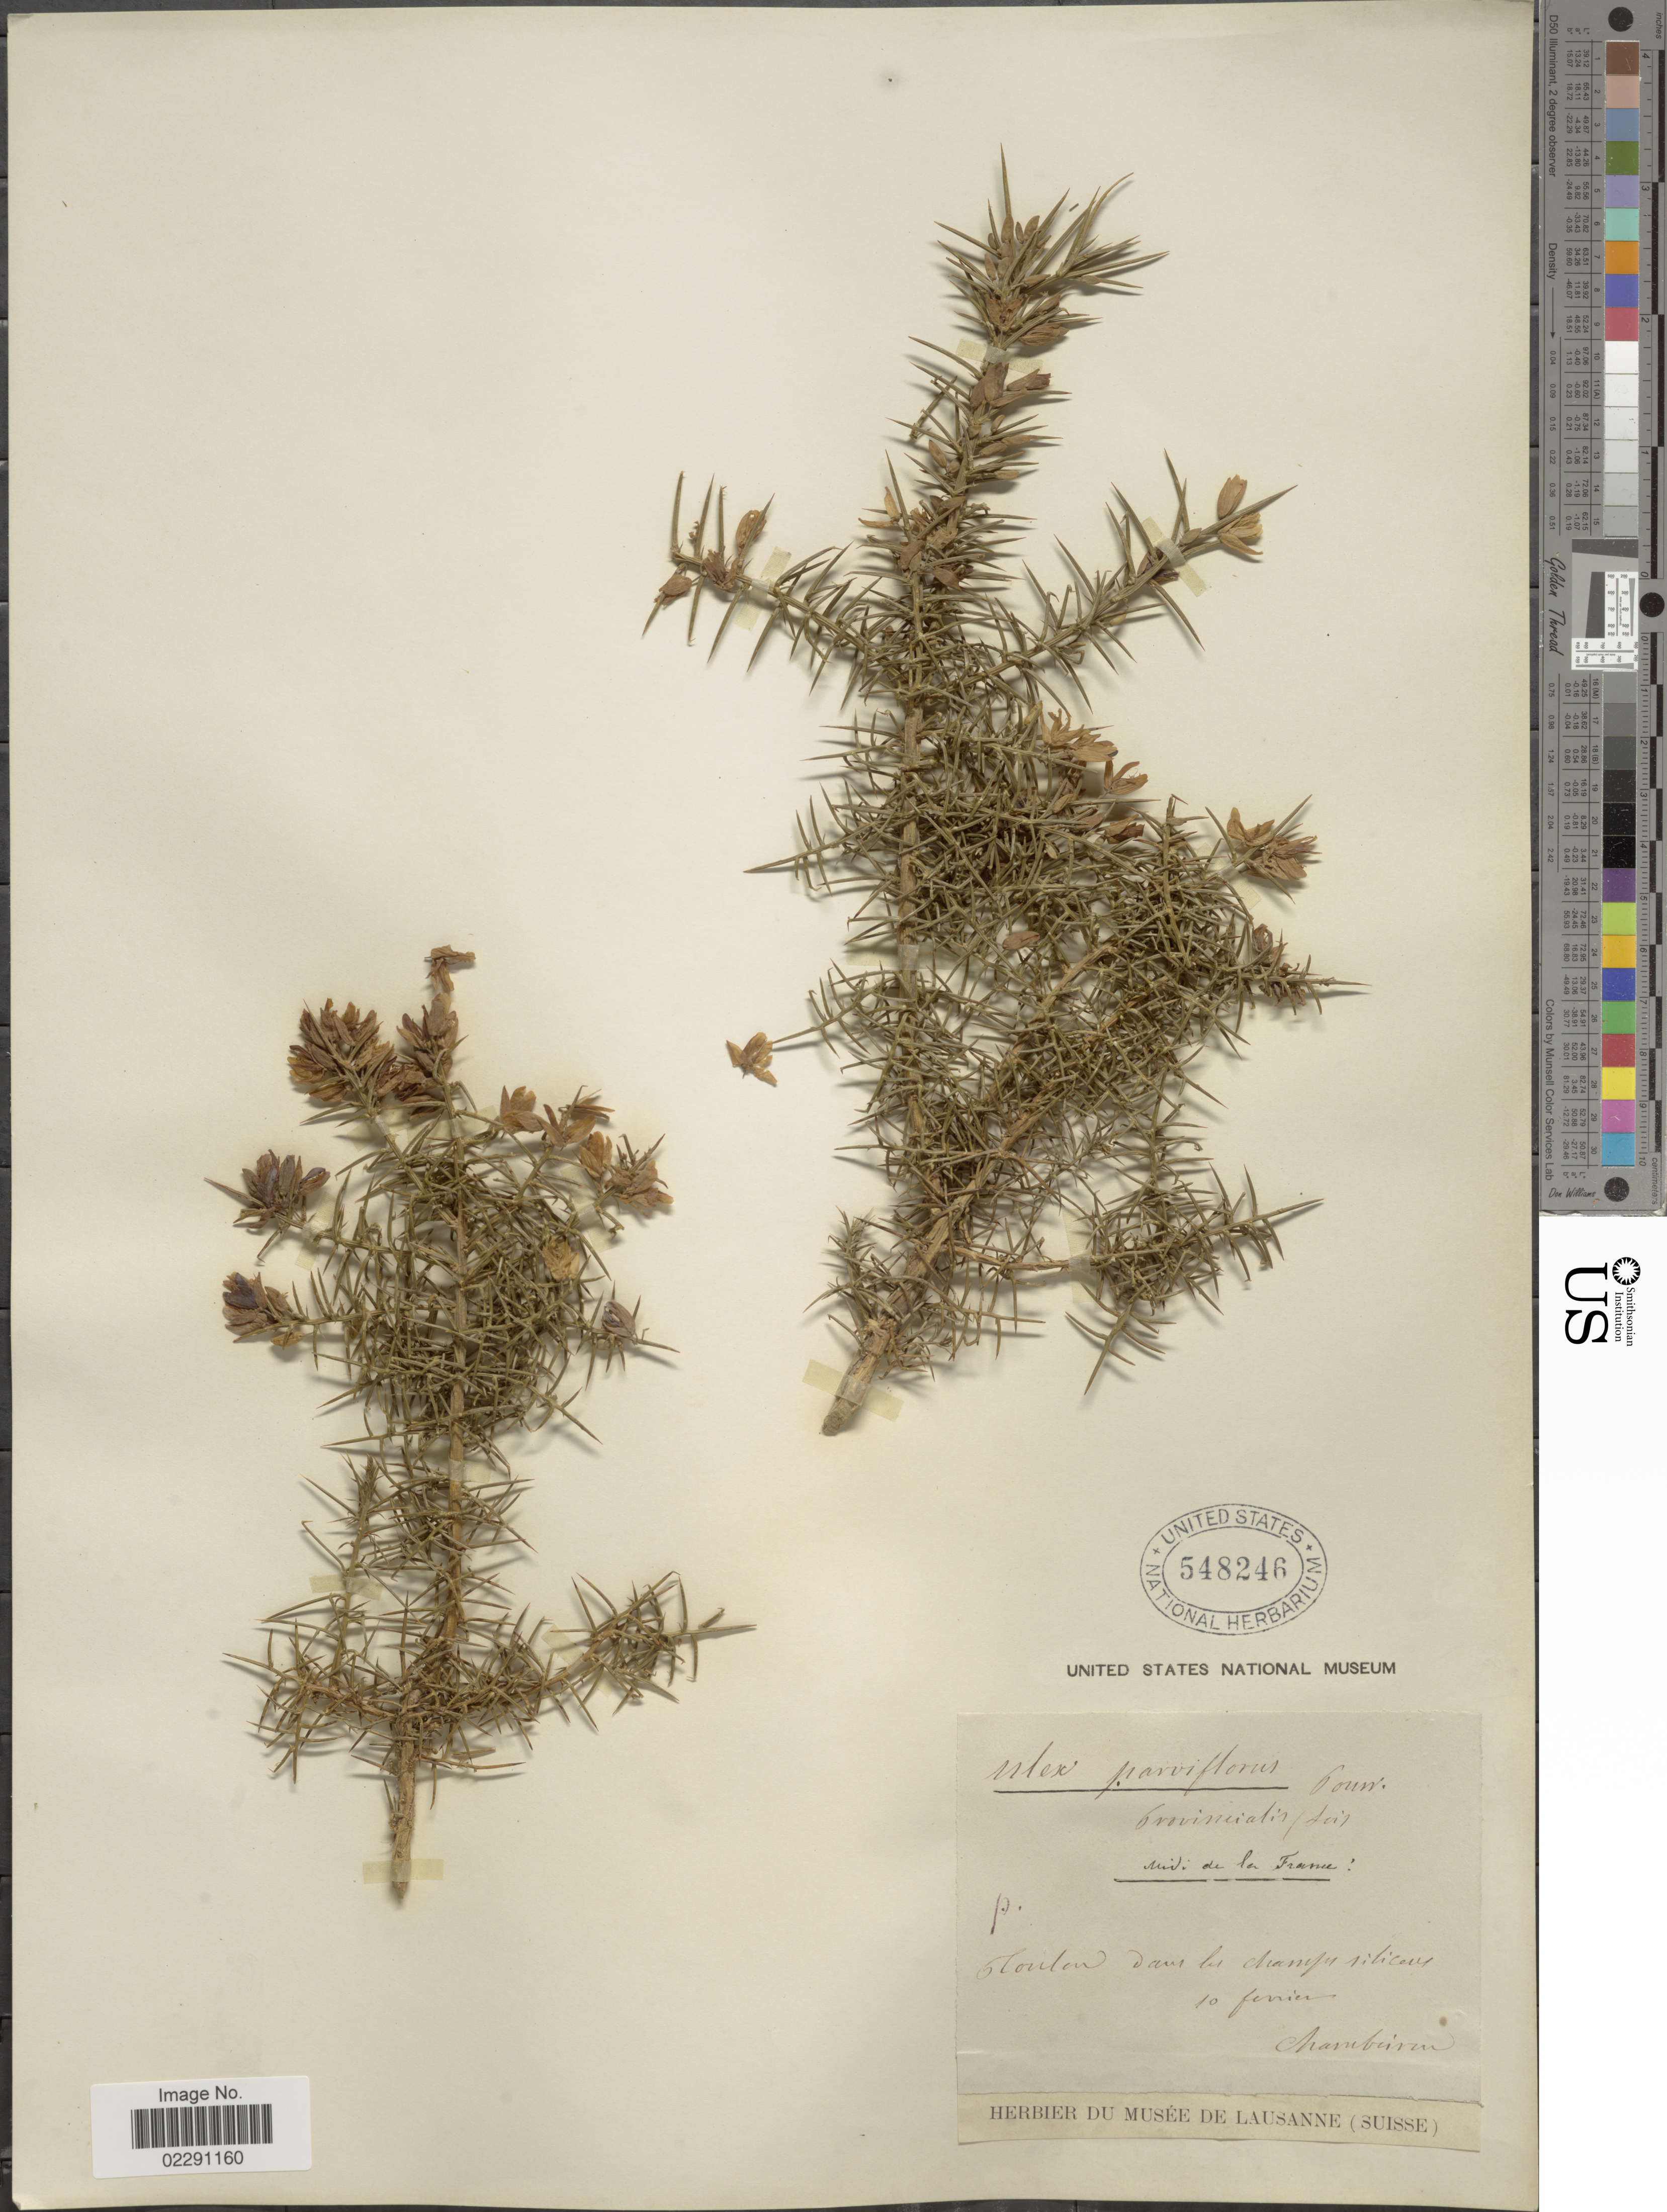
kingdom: Plantae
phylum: Tracheophyta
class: Magnoliopsida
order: Fabales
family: Fabaceae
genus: Ulex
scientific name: Ulex parviflorus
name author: Pourr.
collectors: Chambeiron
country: France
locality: Midi de la France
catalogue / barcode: US 548246